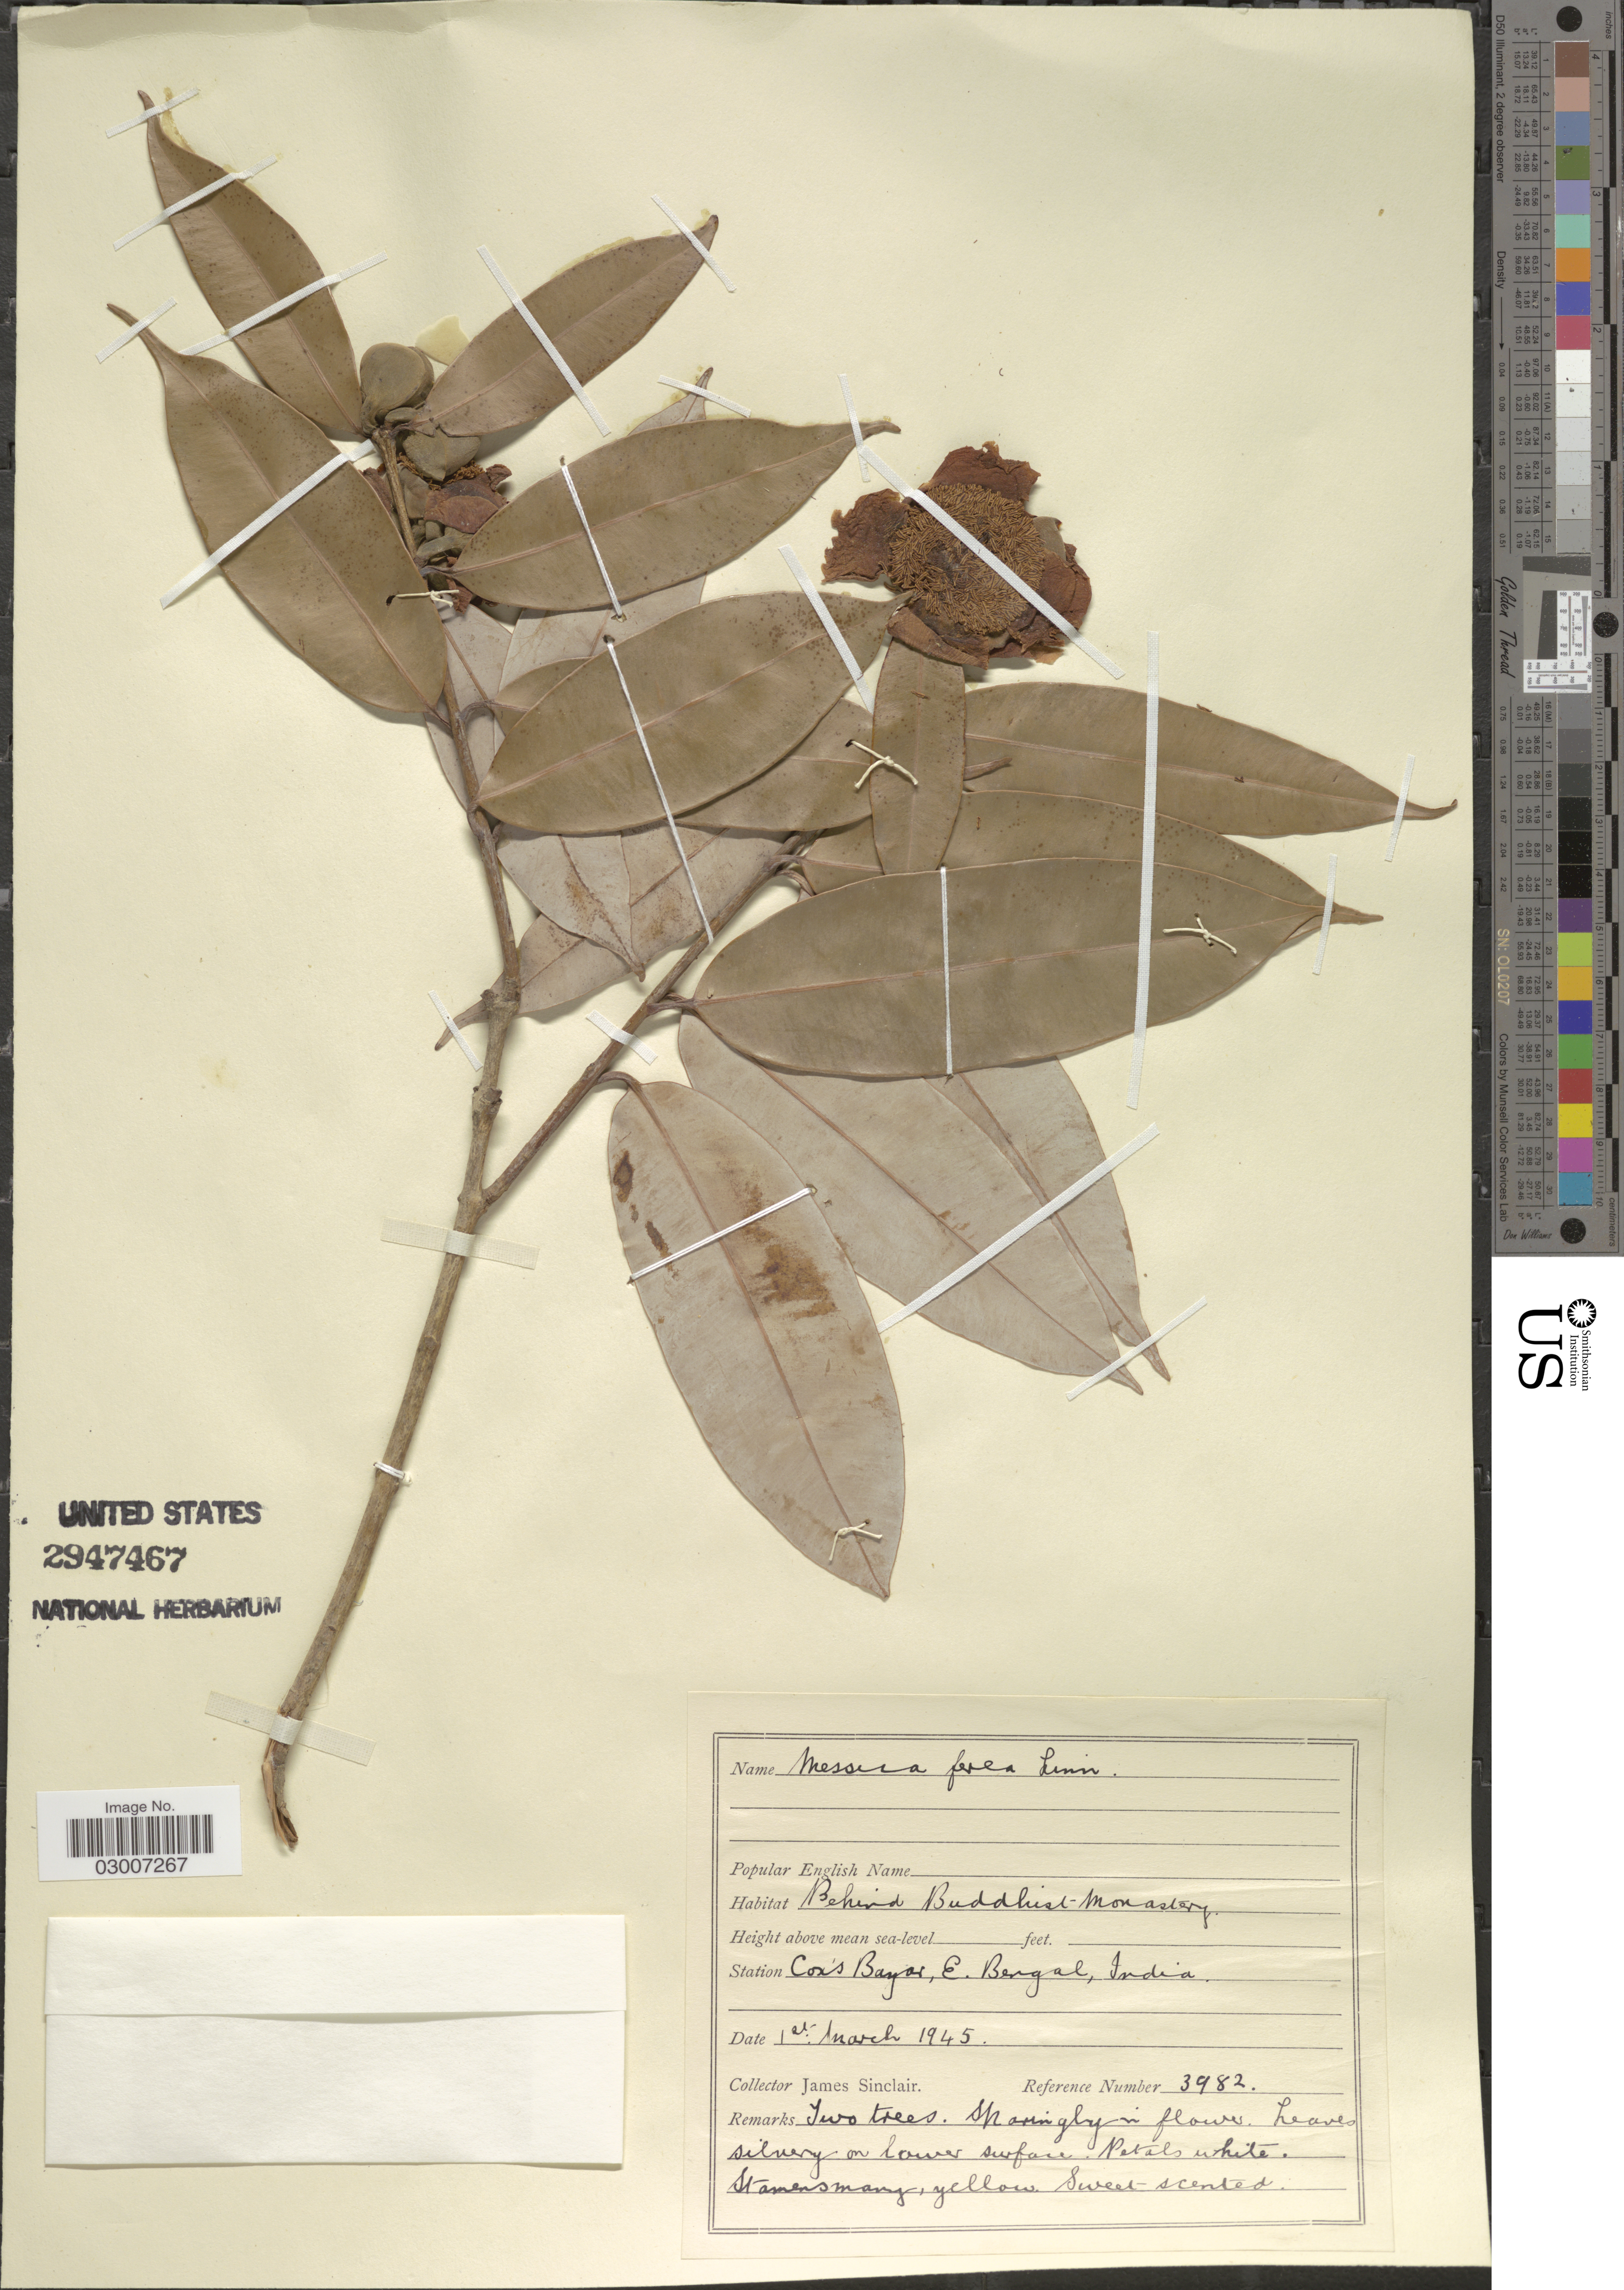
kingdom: Plantae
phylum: Tracheophyta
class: Magnoliopsida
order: Malpighiales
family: Calophyllaceae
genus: Mesua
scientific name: Mesua ferrea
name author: L.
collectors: J. Sinclair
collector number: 3982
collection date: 1945-03-01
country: Bangladesh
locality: Station Cox's Bazar, E. Bengal, India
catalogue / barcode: US 2947467